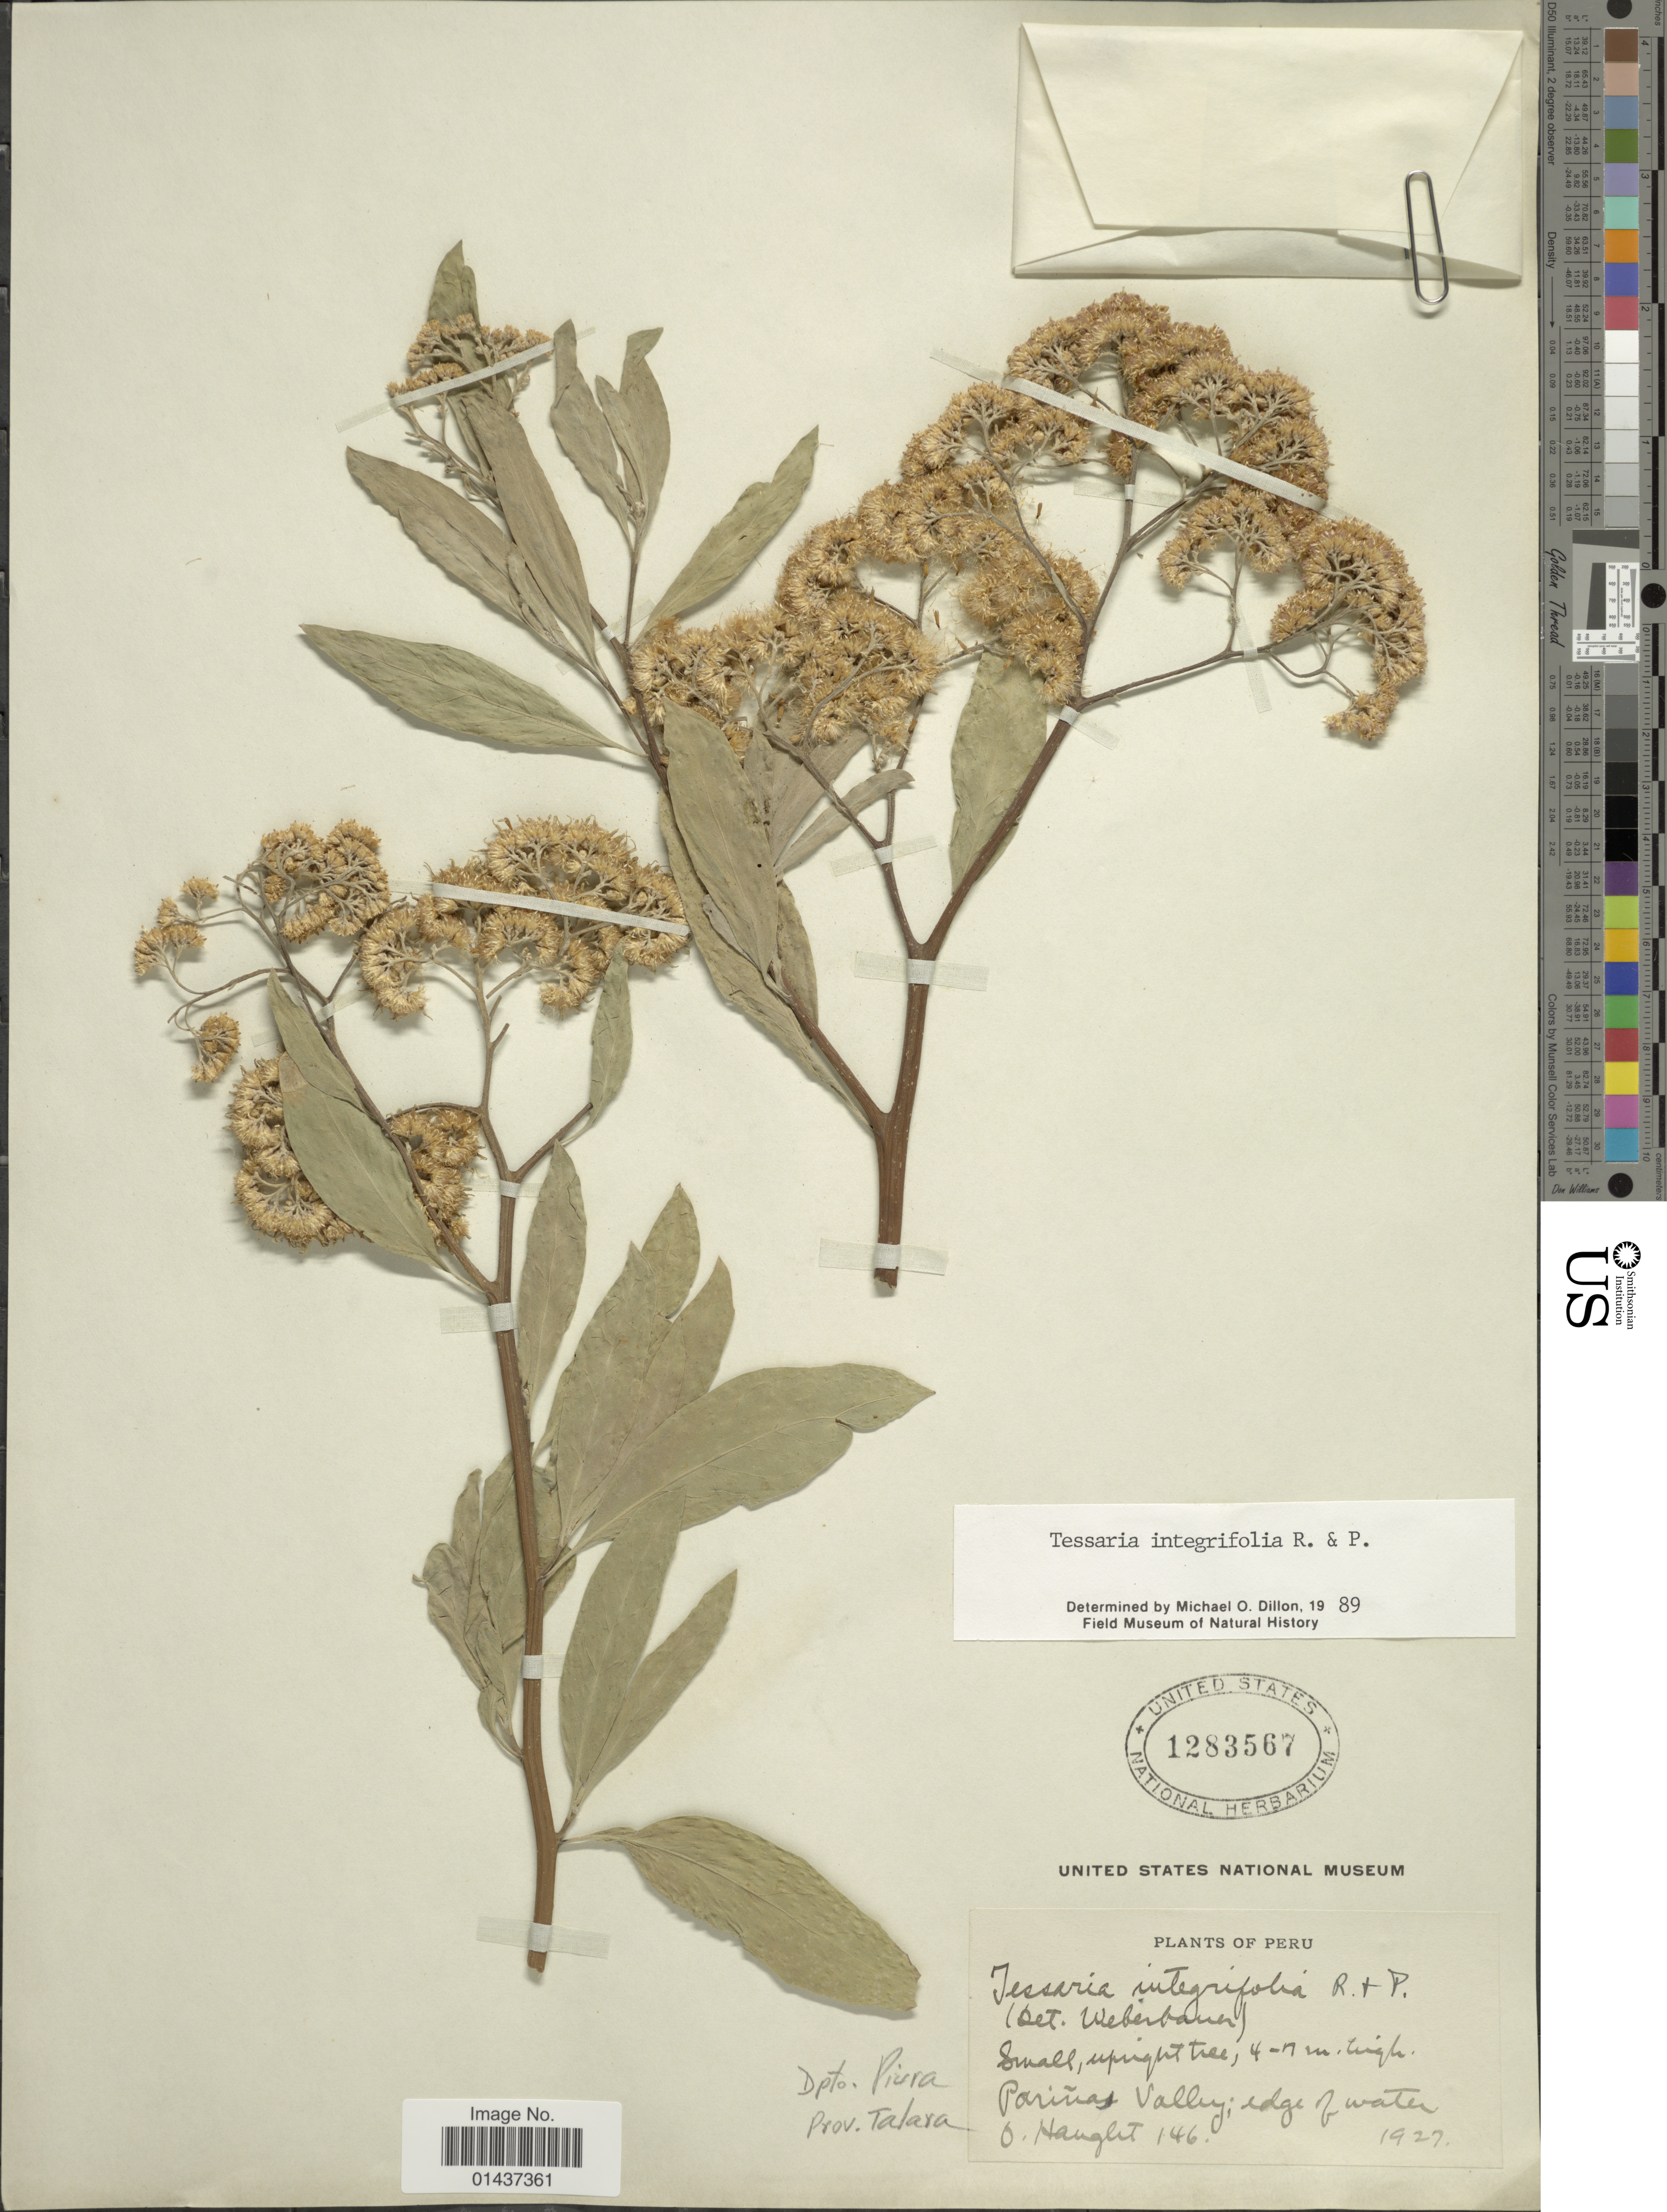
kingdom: Plantae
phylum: Tracheophyta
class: Magnoliopsida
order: Asterales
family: Asteraceae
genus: Tessaria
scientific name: Tessaria integrifolia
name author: Ruiz & Pav.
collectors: O. Haught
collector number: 146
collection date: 1927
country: Peru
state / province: Piura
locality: Dpto Piura, Prov. Talara, Pariñas Valley; edge of water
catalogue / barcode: US 1283567